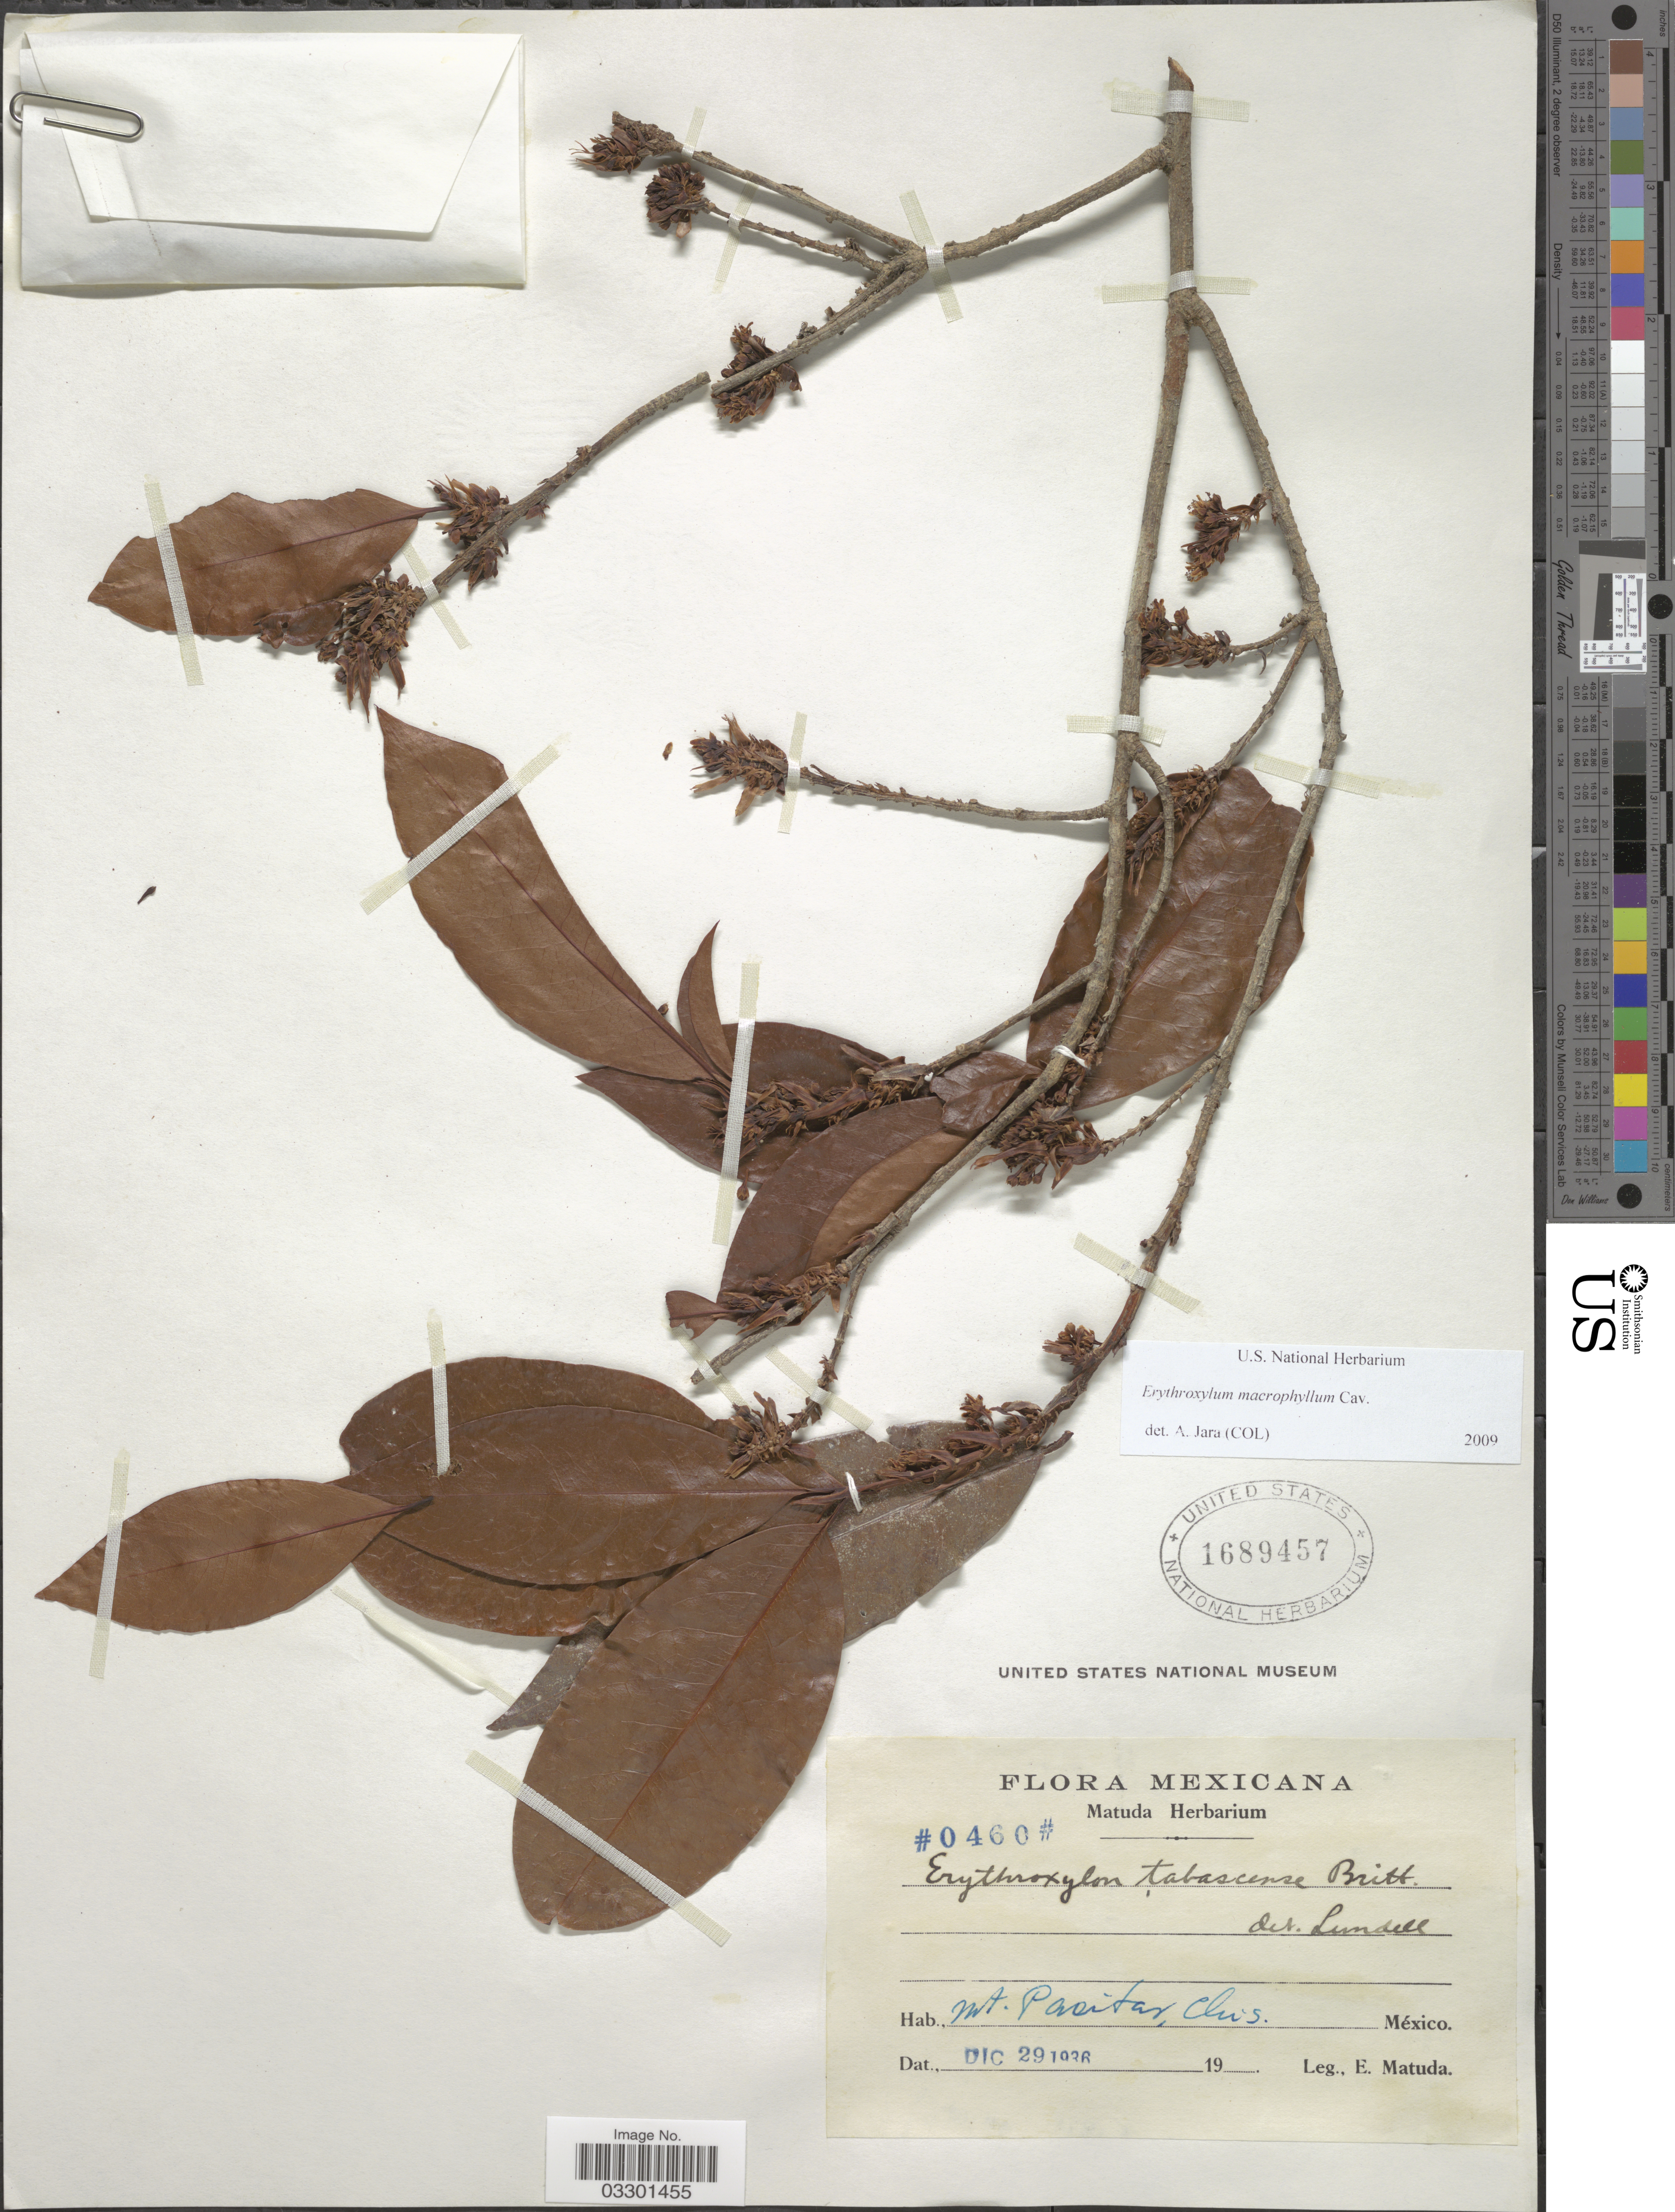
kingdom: Plantae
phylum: Tracheophyta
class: Magnoliopsida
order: Malpighiales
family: Erythroxylaceae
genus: Erythroxylum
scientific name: Erythroxylum macrophyllum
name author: Cav.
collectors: E. Matuda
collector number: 0460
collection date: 1936-12-29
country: Mexico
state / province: Chiapas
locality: Mt. Pasital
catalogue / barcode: US 1689457